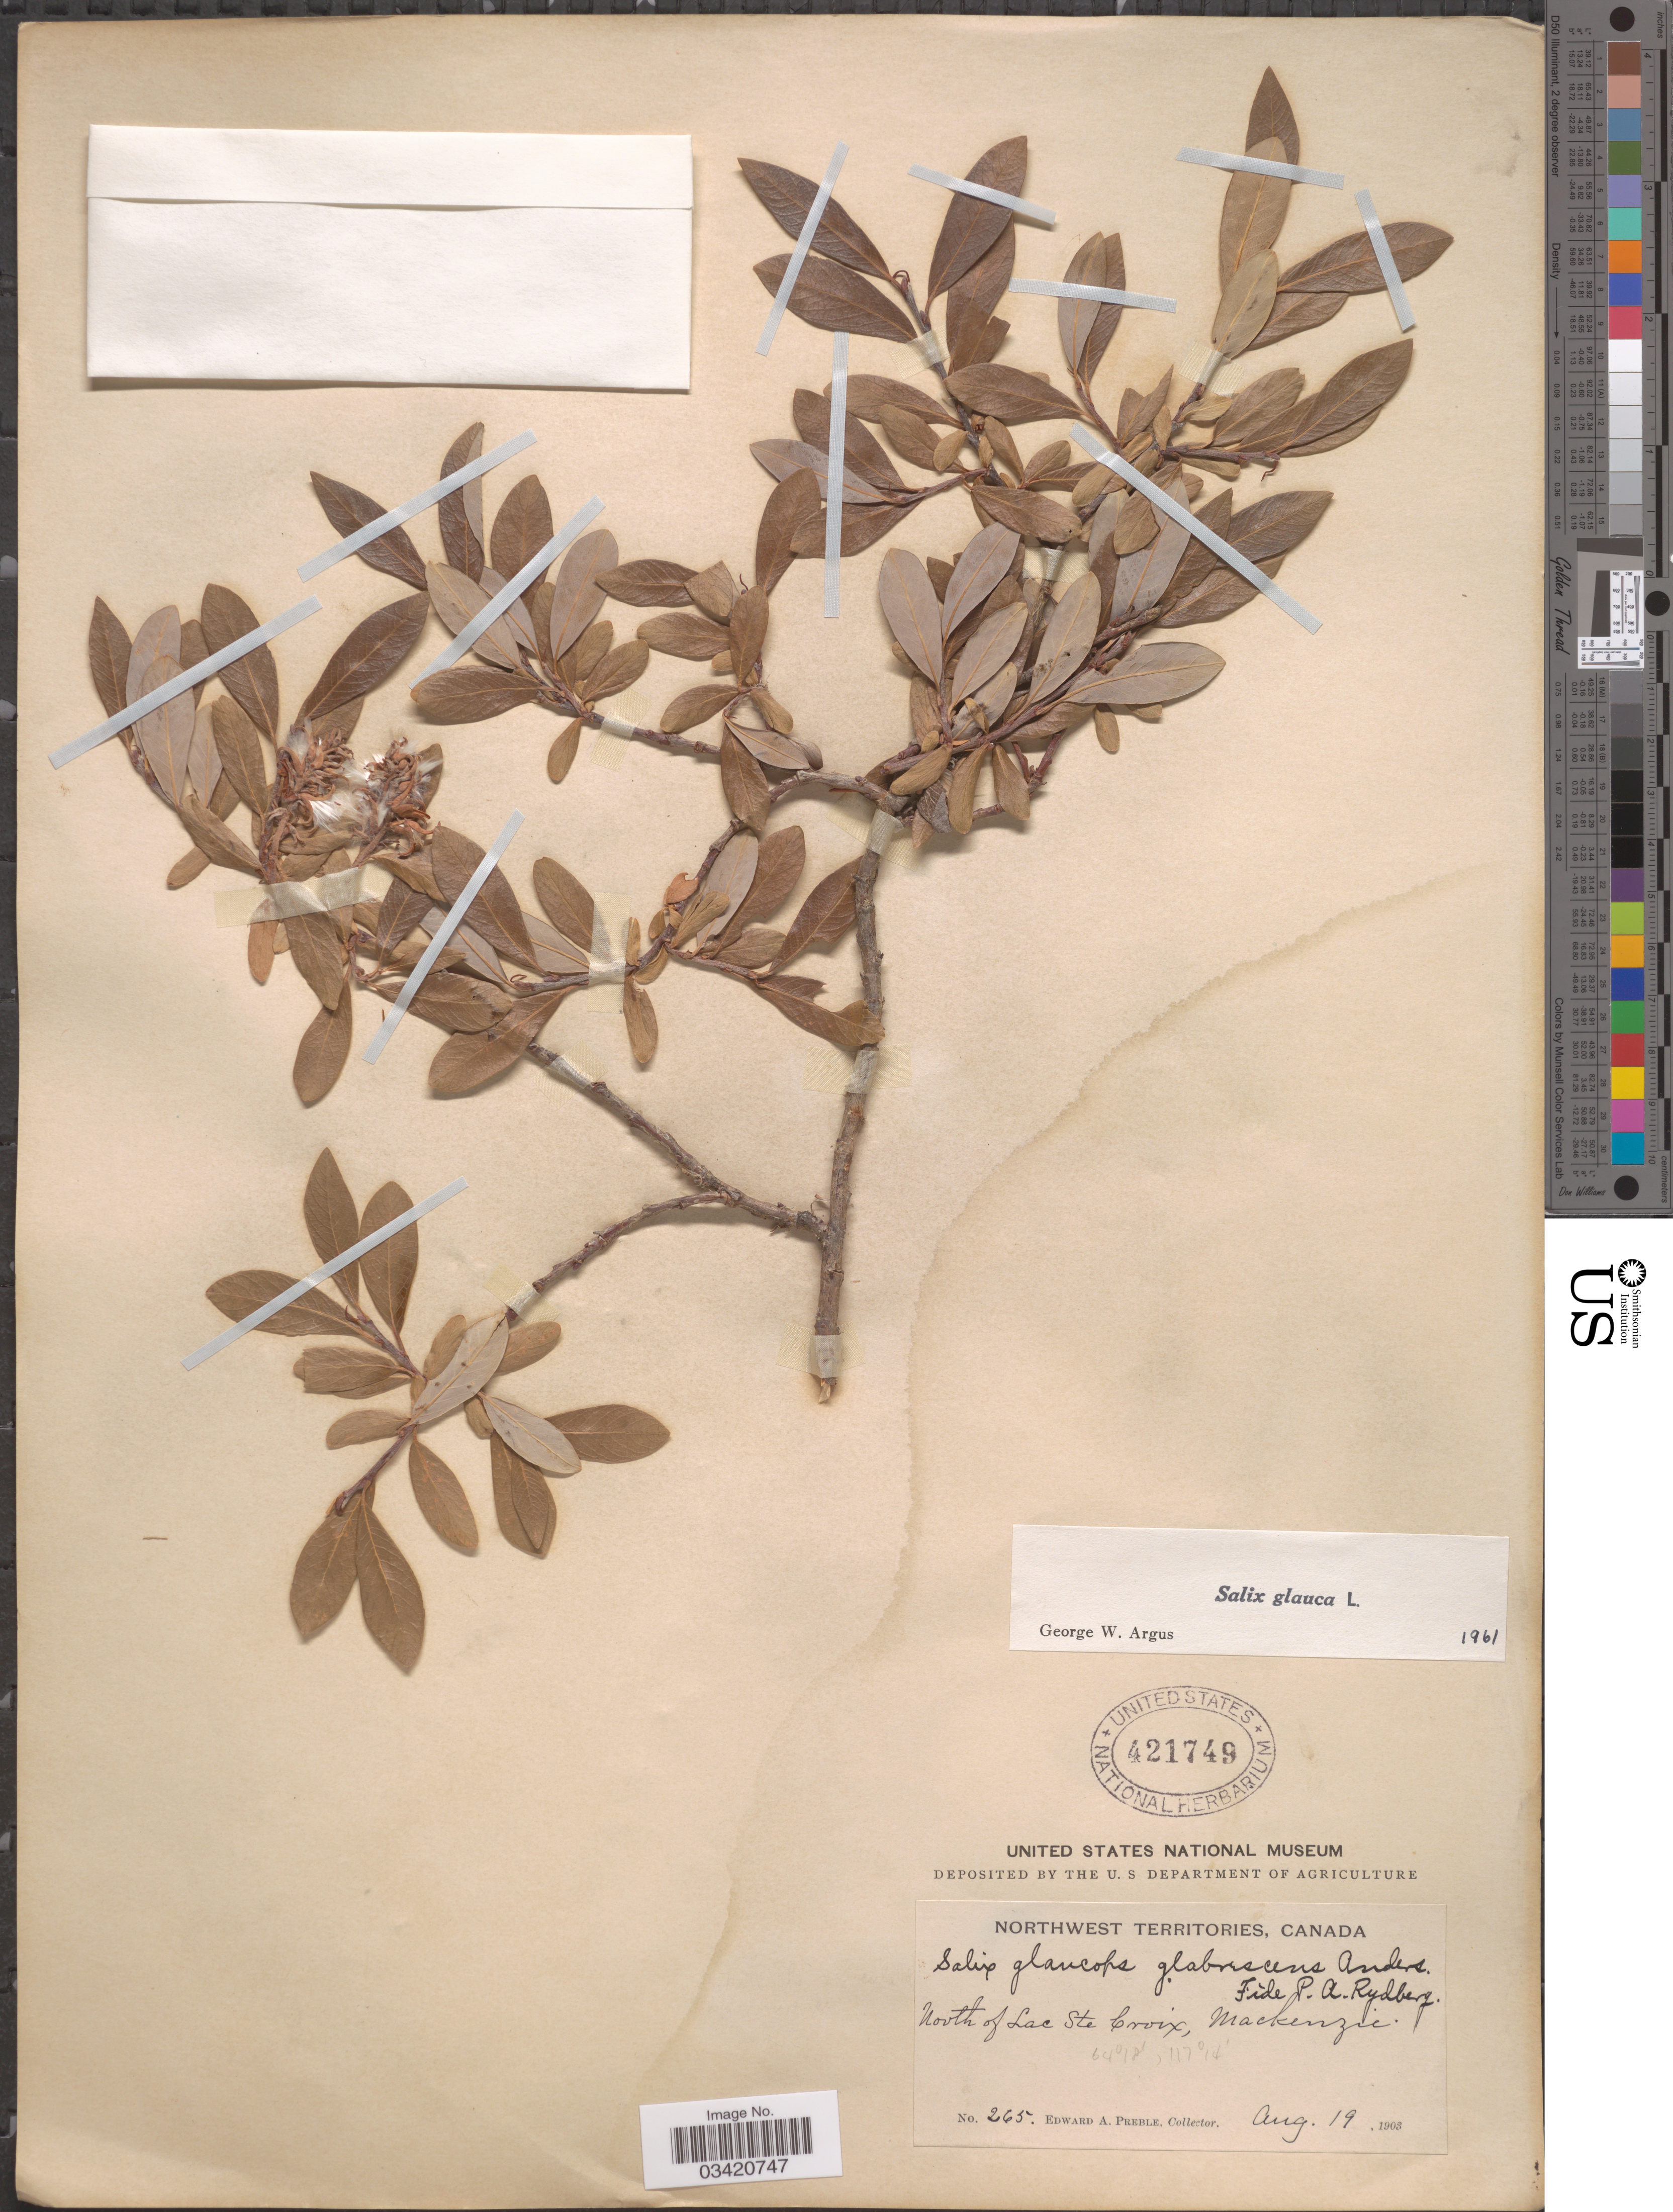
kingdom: Plantae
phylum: Tracheophyta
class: Magnoliopsida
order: Malpighiales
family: Salicaceae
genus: Salix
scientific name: Salix glauca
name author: L.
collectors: E. Preble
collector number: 265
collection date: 1903-08-19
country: Canada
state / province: Northwest Territories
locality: North of Lac Ste Croix, Mackenzie.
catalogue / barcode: US 421749